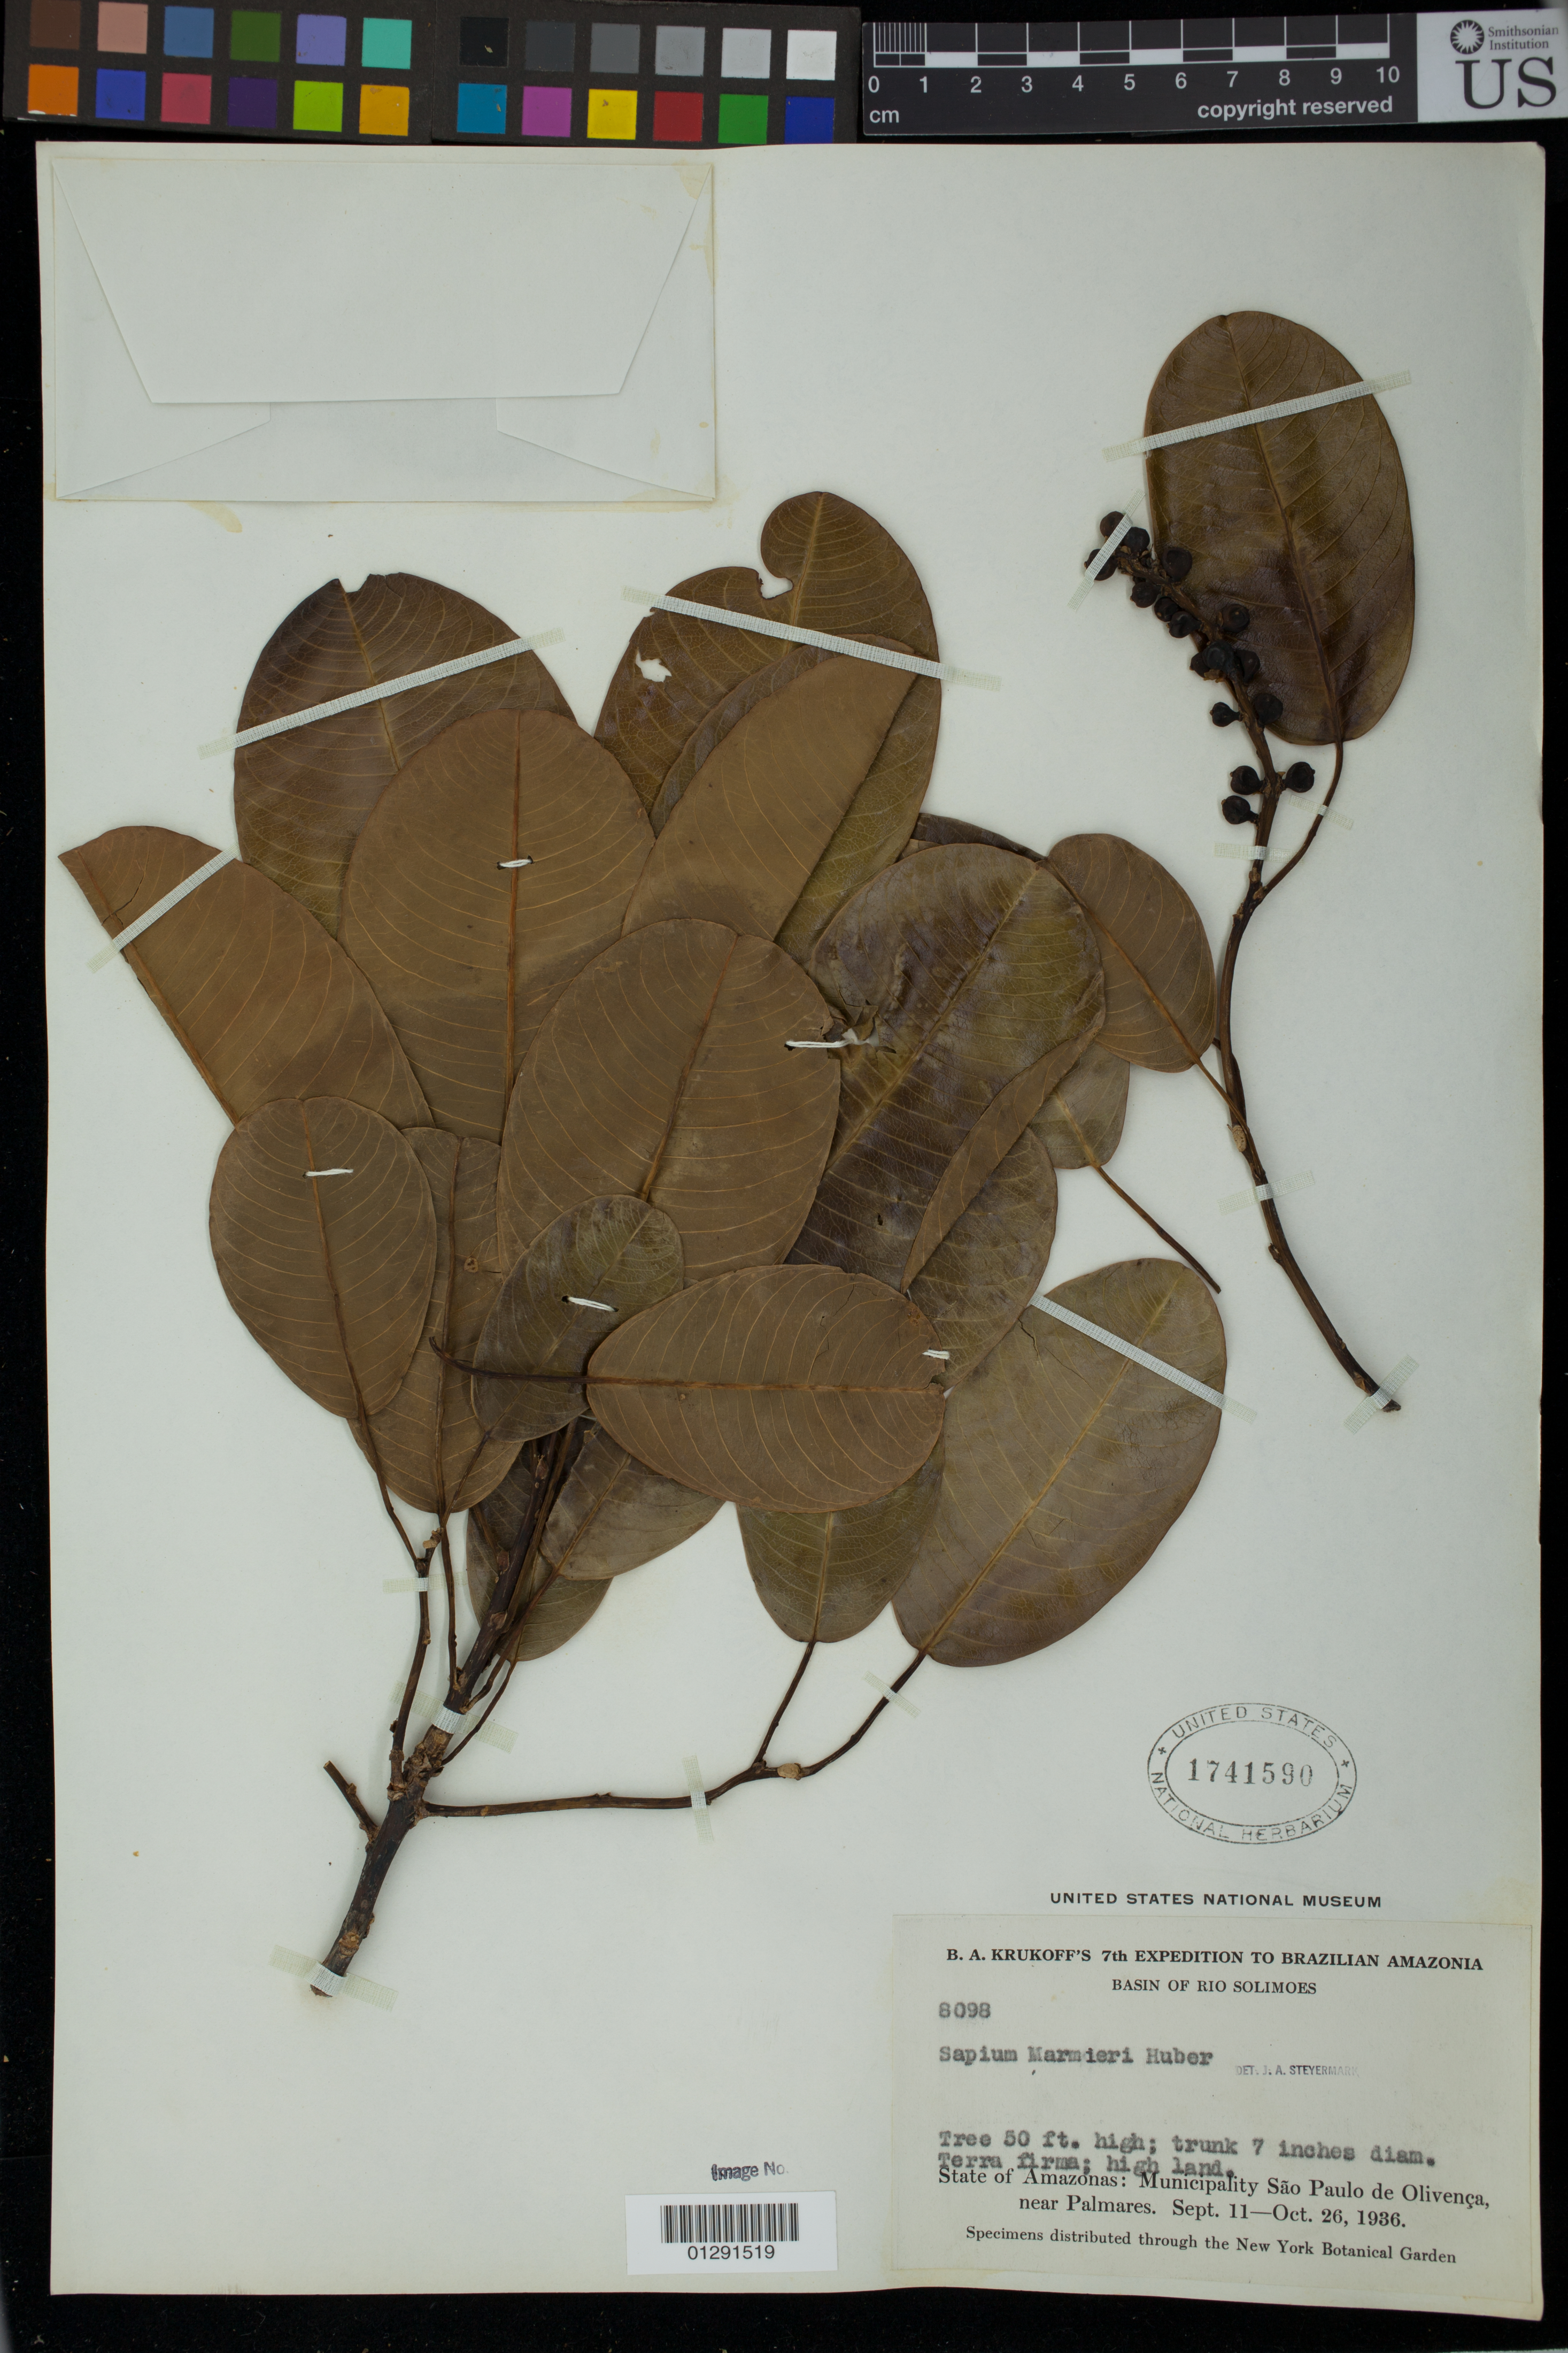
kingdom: Plantae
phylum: Tracheophyta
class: Magnoliopsida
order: Malpighiales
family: Euphorbiaceae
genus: Sapium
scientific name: Sapium marmieri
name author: Huber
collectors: B. A. Krukoff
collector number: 8098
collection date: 1936-09-11/1936-10-26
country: Brazil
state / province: Amazonas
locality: Basin of Rio Soiomoes: Municipality Sao Paulo de Olivernca near Palmares.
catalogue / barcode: US 1741590